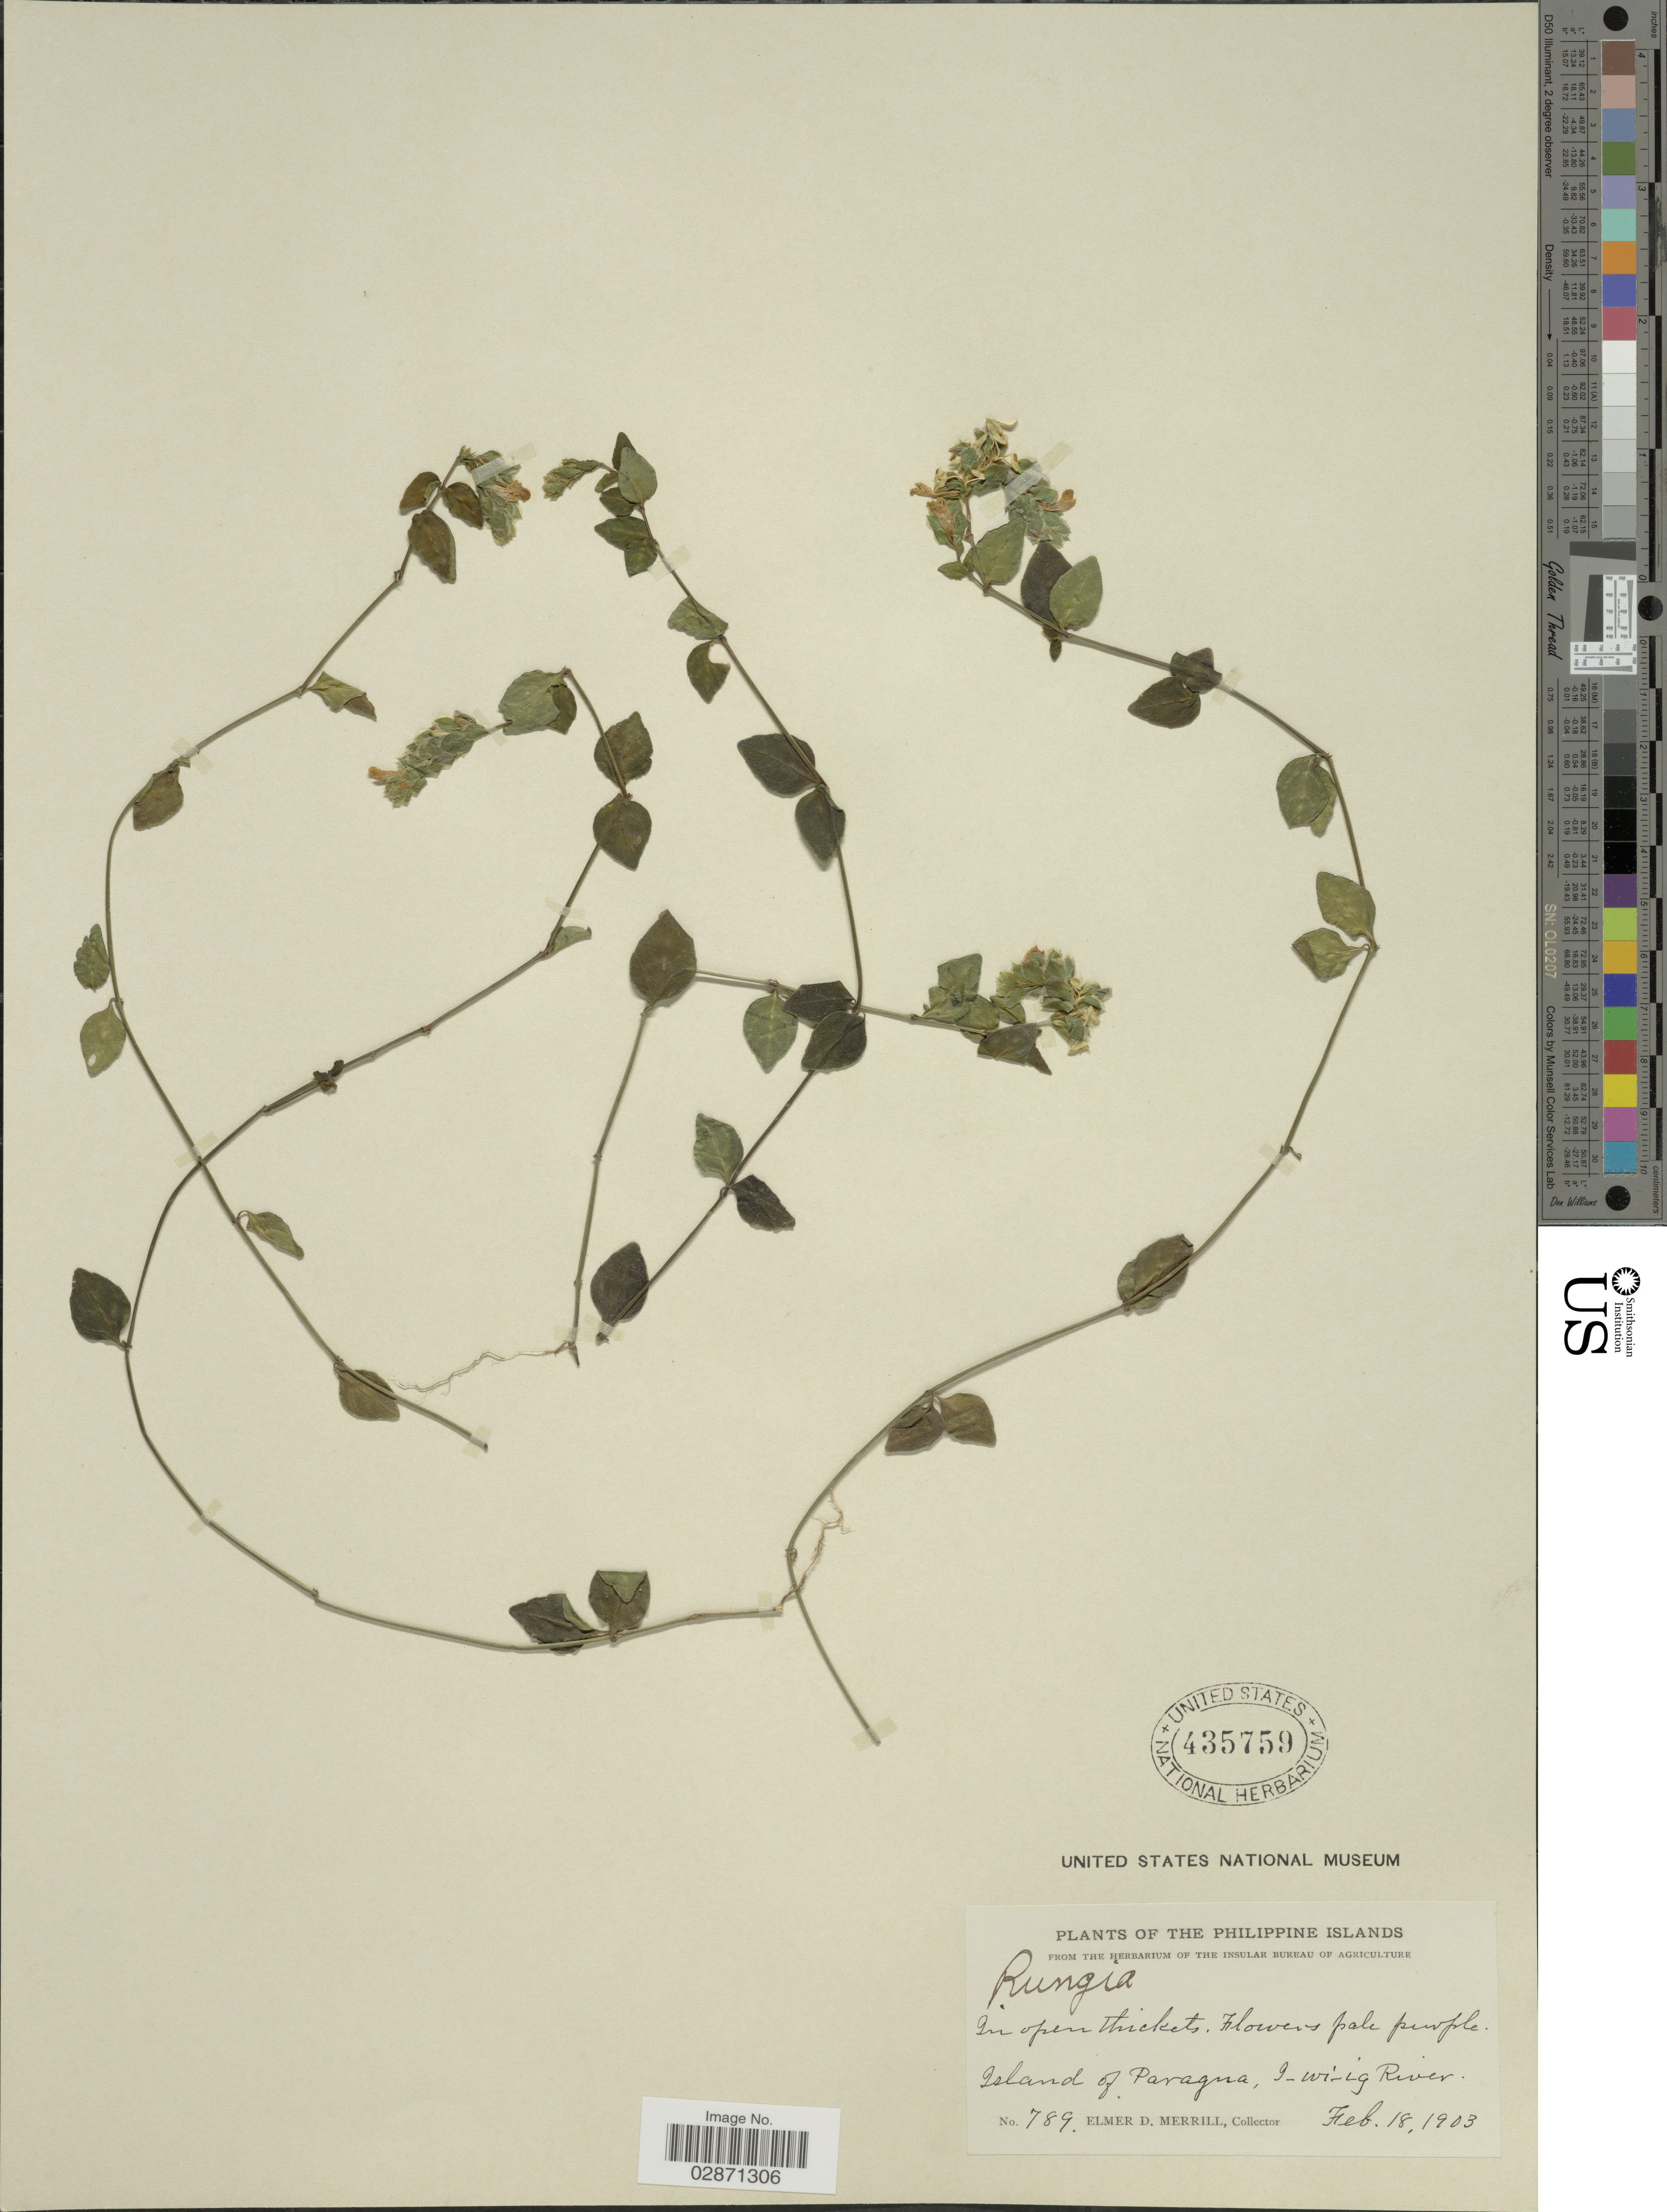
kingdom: Plantae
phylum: Tracheophyta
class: Magnoliopsida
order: Lamiales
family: Acanthaceae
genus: Rungia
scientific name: Rungia parviflora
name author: Nees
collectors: E. D. Merrill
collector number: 789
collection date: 1903-02-18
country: Philippines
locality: Island of Paragua [Palawan], I-wi-ig River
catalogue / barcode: US 435759